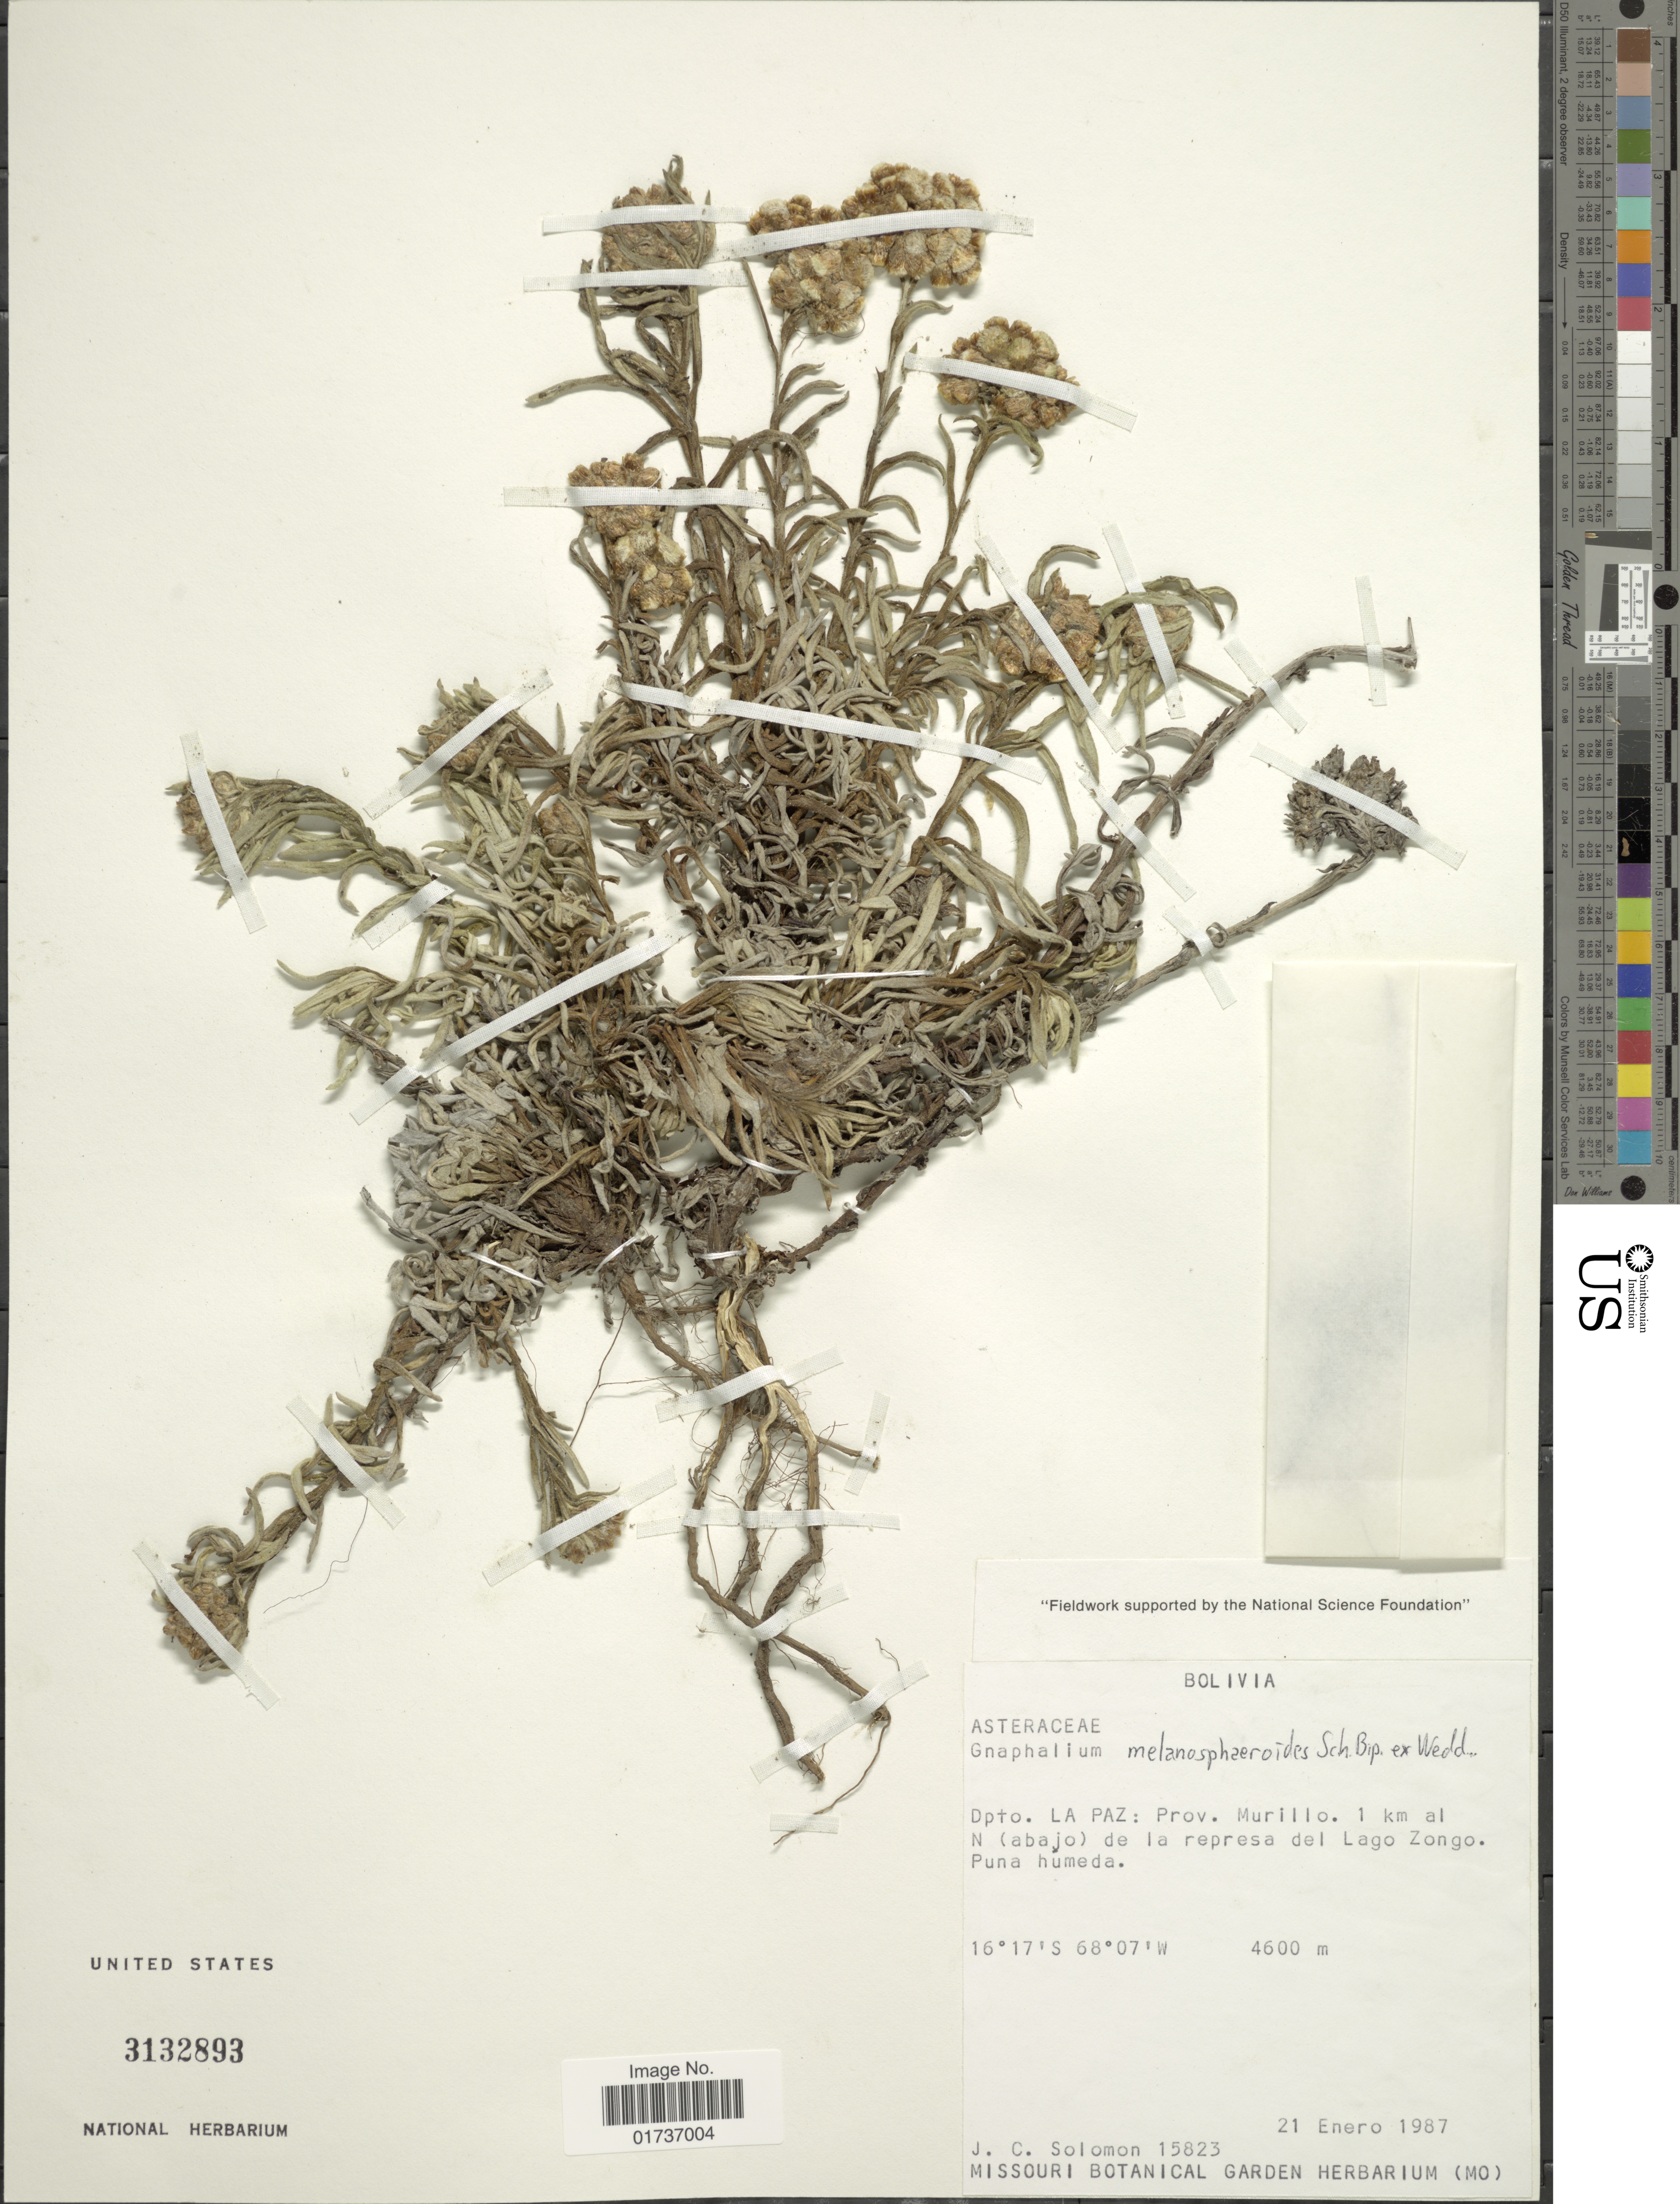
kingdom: Plantae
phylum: Tracheophyta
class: Magnoliopsida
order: Asterales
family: Asteraceae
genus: Gnaphalium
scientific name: Gnaphalium melanosphaeroides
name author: Sch. Bip. & Wedd.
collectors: J. C. Solomon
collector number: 15823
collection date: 1987-01-21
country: Bolivia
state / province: La Paz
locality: Dpto La Paz: Prov. Murillo. 1 km al N (abajo) de la represa del Lago Zongo. Puna humeda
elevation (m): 4600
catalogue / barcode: US 3132893